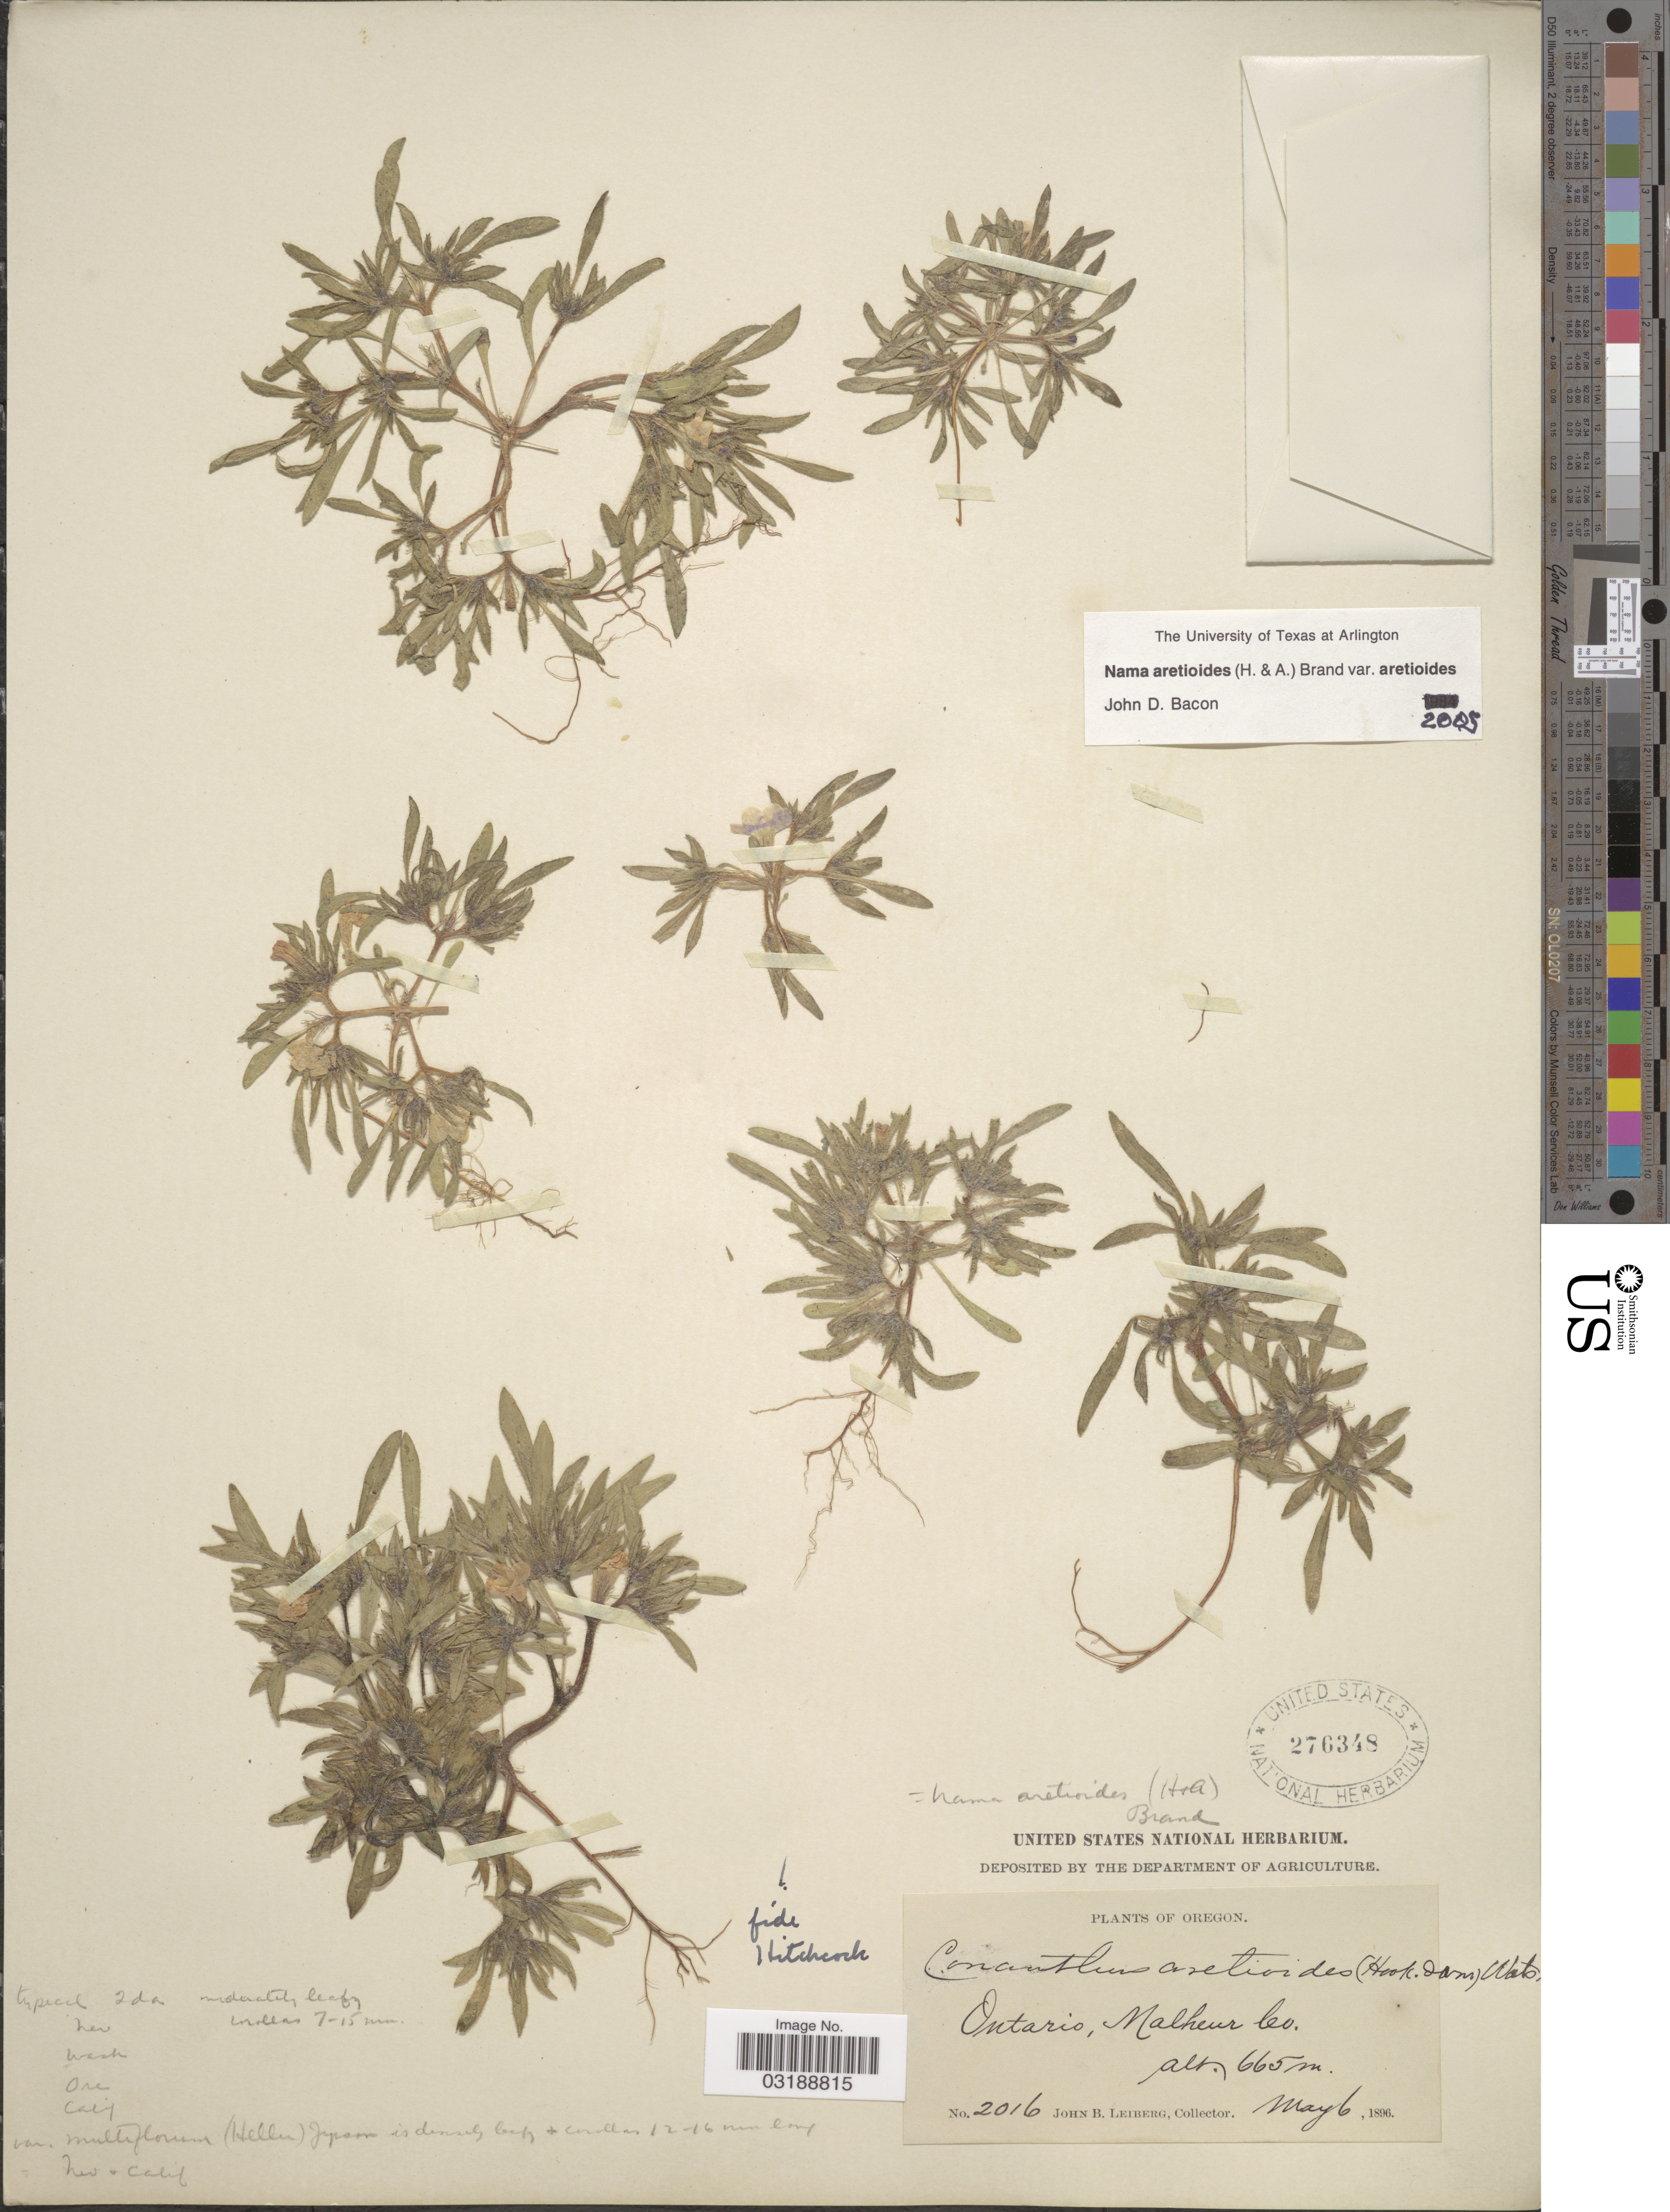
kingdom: Plantae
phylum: Tracheophyta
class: Magnoliopsida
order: Boraginales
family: Namaceae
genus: Nama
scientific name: Nama aretioides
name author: (Hook. & Arn.) Brand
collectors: J. B. Leiberg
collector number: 2016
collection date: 1896-05-06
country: United States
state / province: Oregon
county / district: Malheur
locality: Ontario, Malheur Co.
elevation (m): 665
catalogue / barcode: US 276348